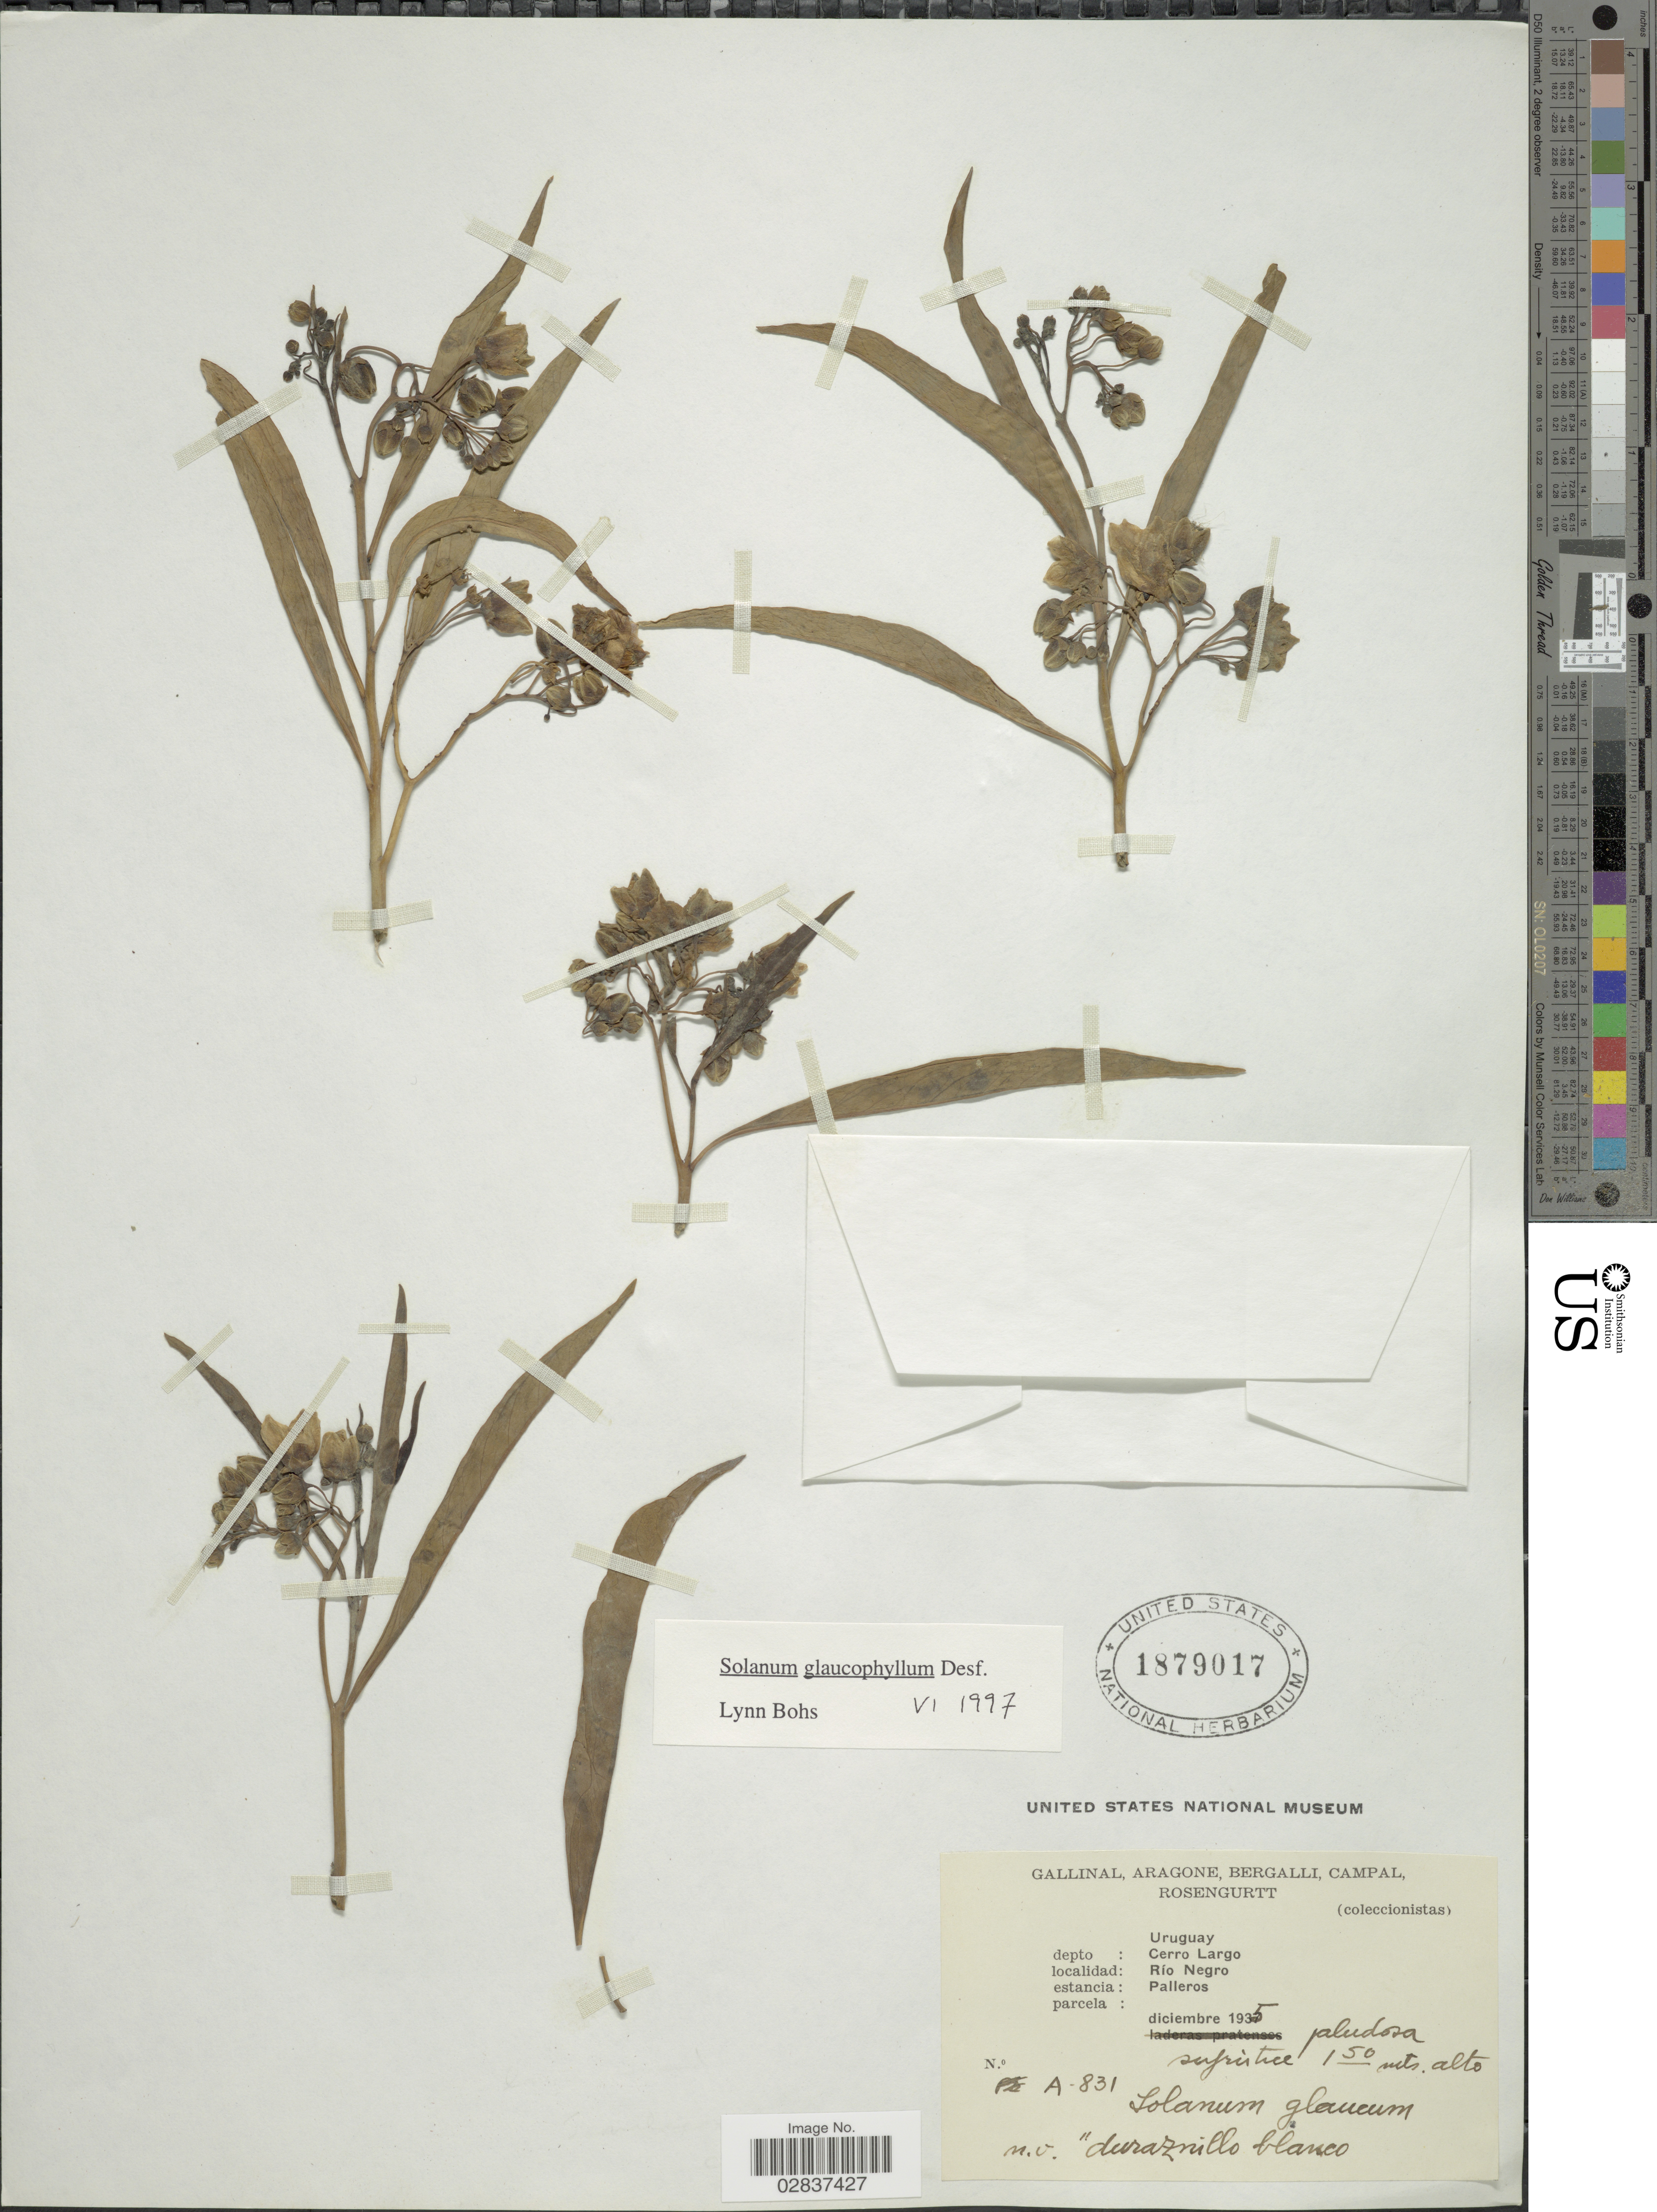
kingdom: Plantae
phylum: Tracheophyta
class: Magnoliopsida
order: Solanales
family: Solanaceae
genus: Solanum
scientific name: Solanum glaucophyllum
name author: Desf.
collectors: -. Gallinal, -- Aragone, -- Bergalli, -- Campal & Rosengurtt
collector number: A-831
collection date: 1935-12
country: Uruguay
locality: Depto: Cerro Largo, Río Negro. Estancia: Palleros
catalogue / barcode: US 1879017